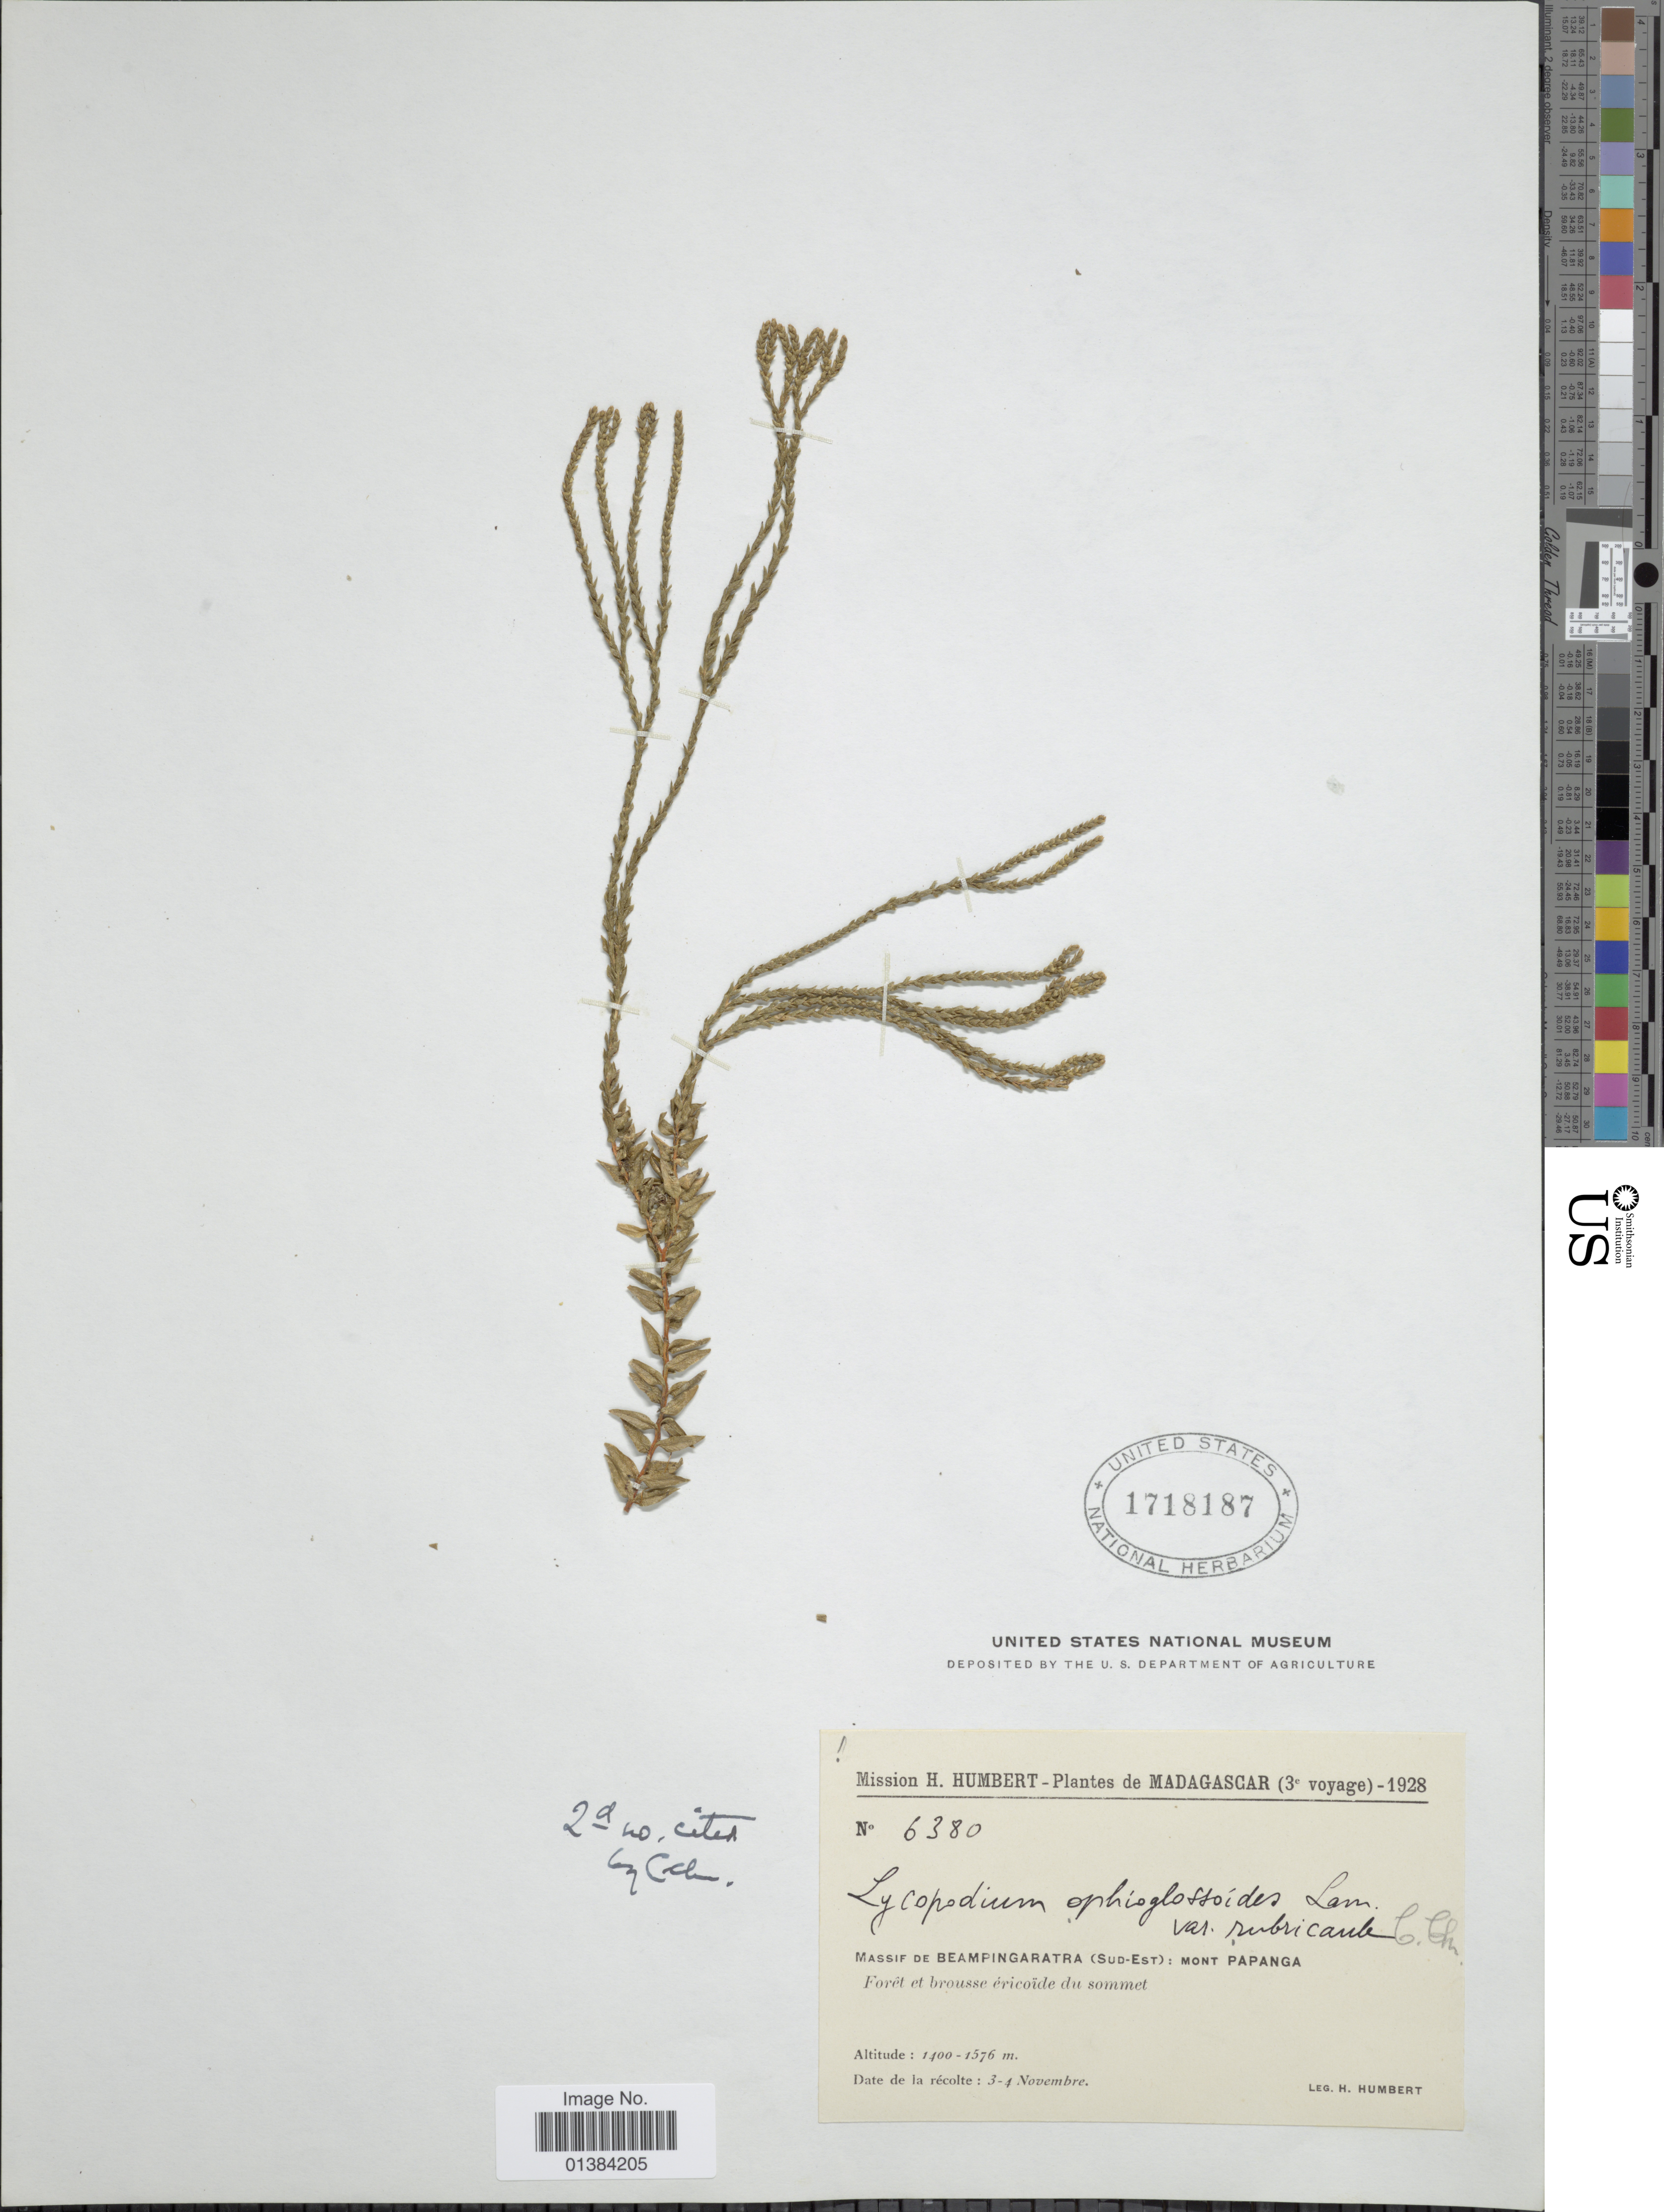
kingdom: Plantae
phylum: Tracheophyta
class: Lycopodiopsida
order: Lycopodiales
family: Lycopodiaceae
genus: Phlegmariurus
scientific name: Phlegmariurus ophioglossoides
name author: (Lam.) A. R. Field & Bostock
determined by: Field, A. R.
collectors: H. Humbert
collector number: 6380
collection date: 1928-11-03/1928-11-04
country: Madagascar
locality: Massif de Beampingaratra (Sud-Est): Mont Papanga.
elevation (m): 1400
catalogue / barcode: US 1718187